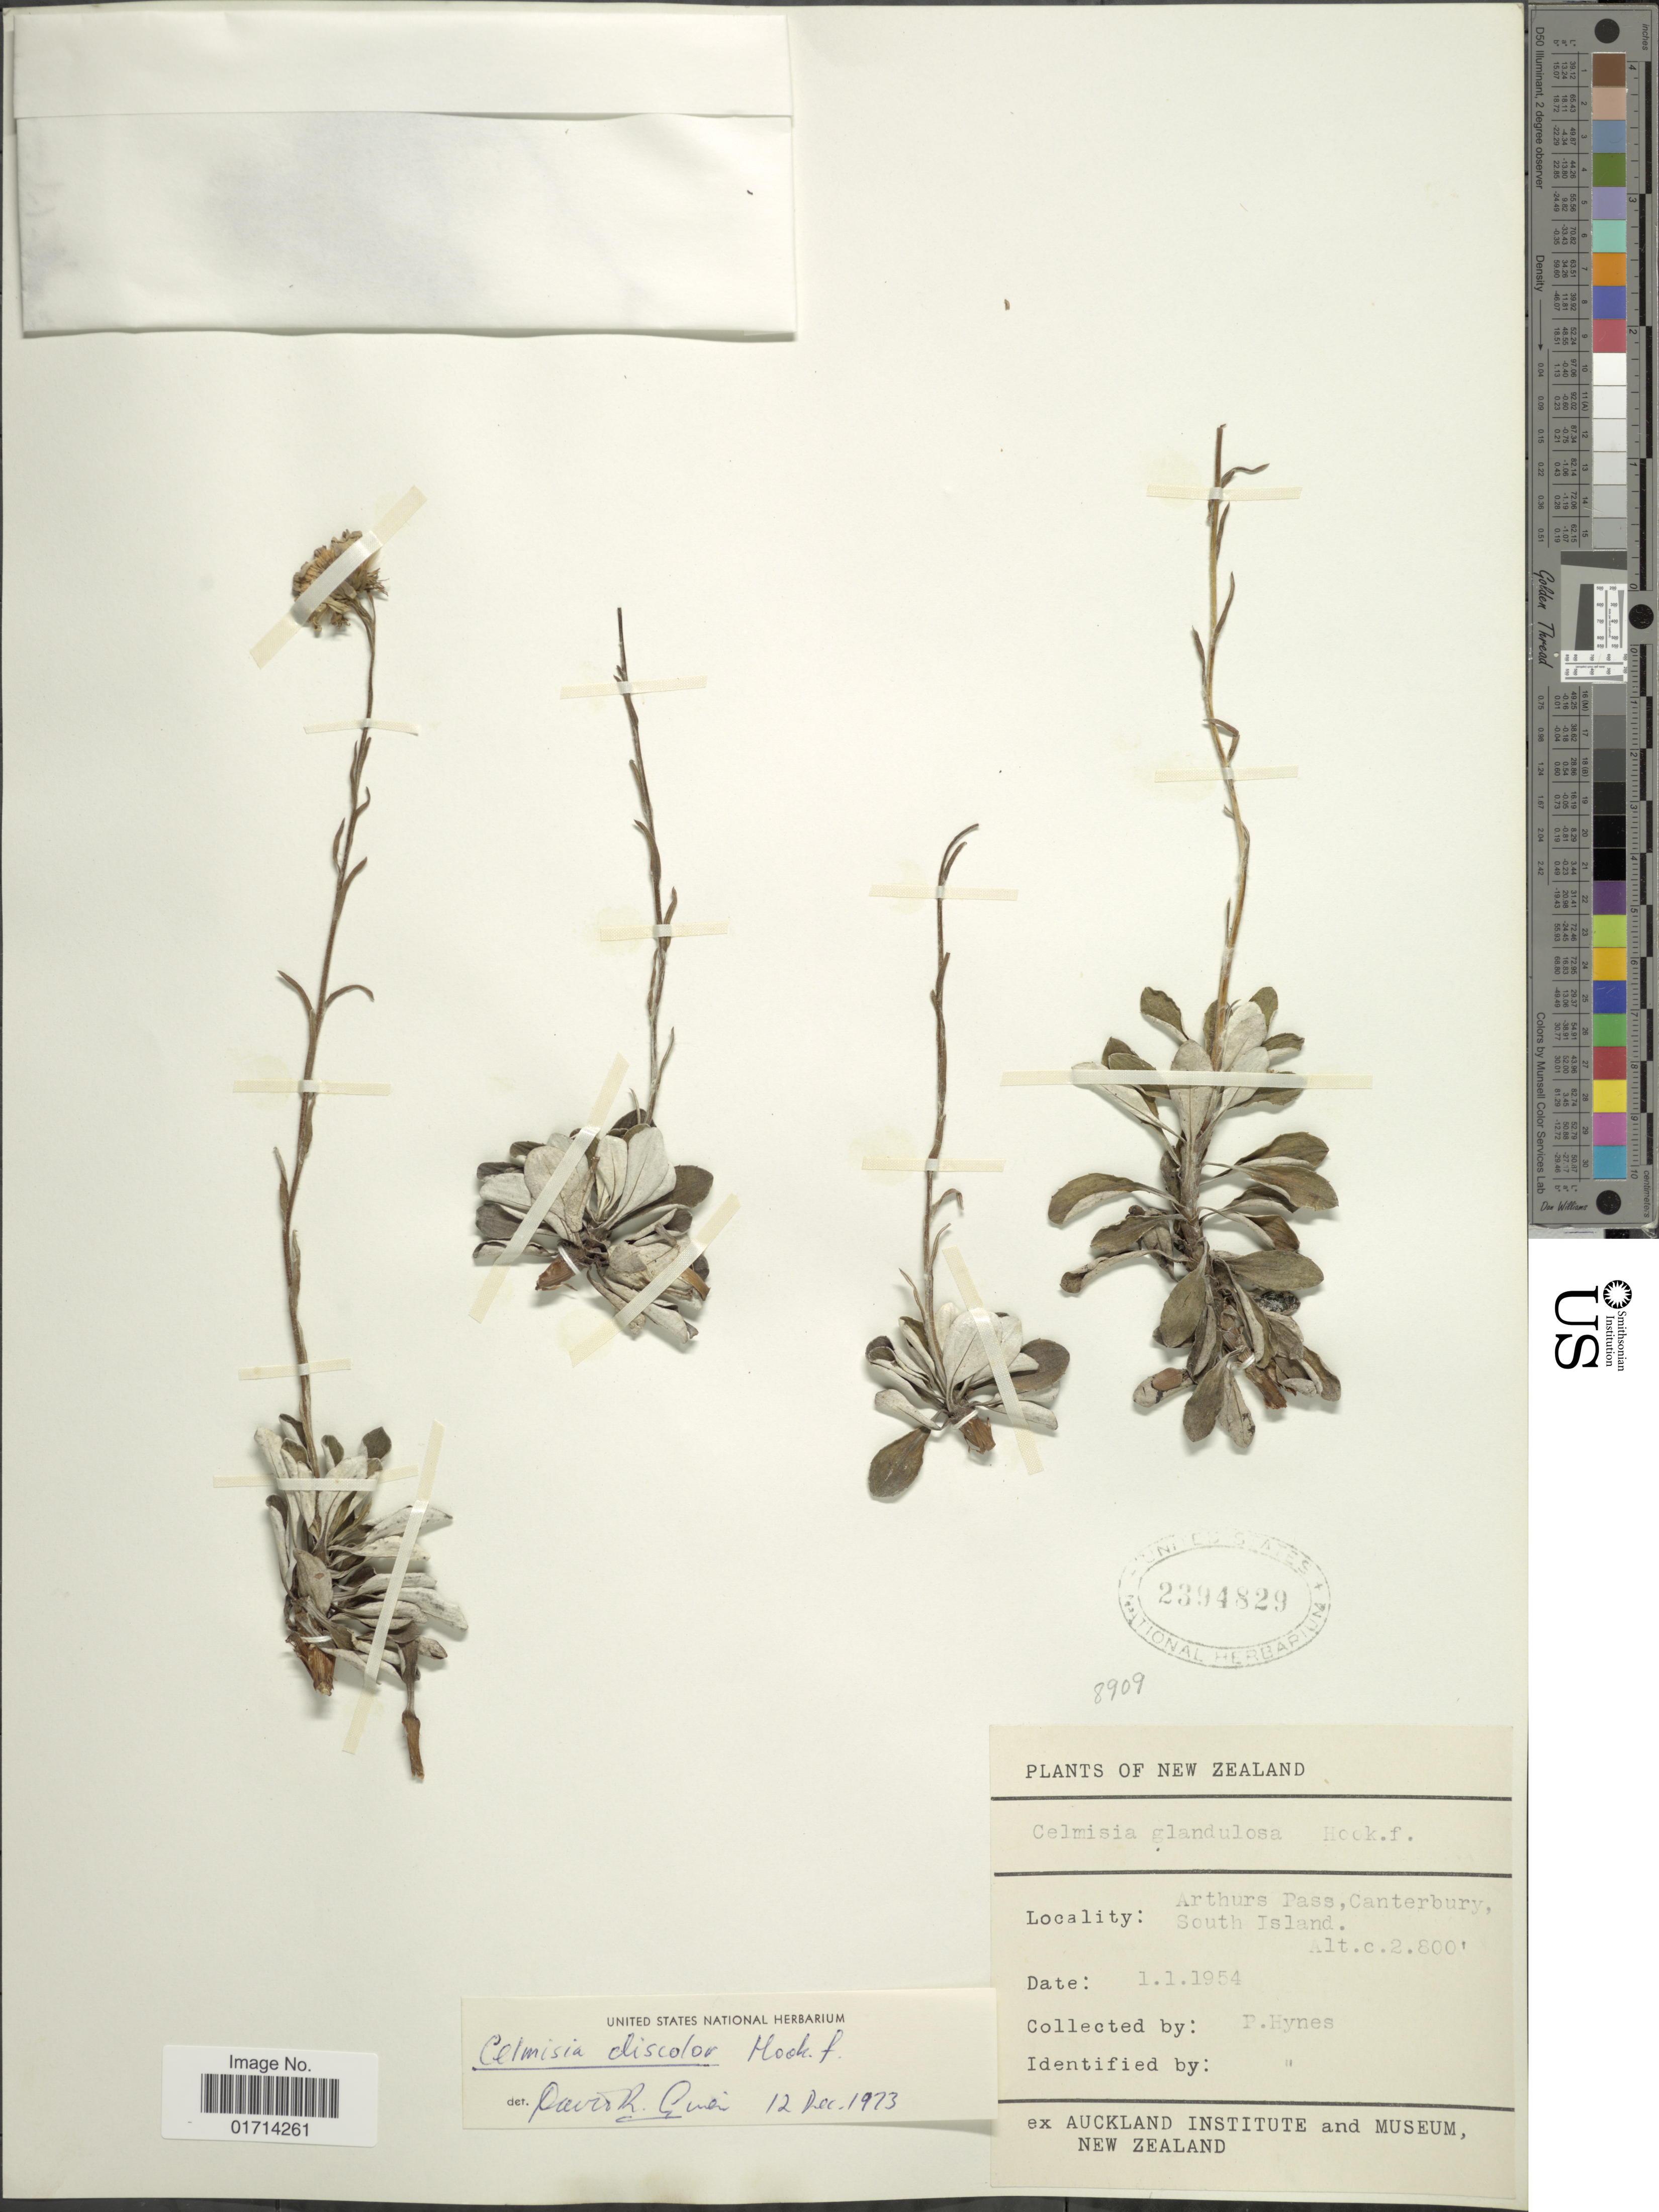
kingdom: Plantae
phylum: Tracheophyta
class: Magnoliopsida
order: Asterales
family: Asteraceae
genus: Celmisia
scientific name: Celmisia discolor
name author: Hook. f.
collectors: P. Hynes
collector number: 8909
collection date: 1954-01-01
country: New Zealand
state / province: Canterbury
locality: Arthurs Pass, South Island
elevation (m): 853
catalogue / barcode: US 2394829